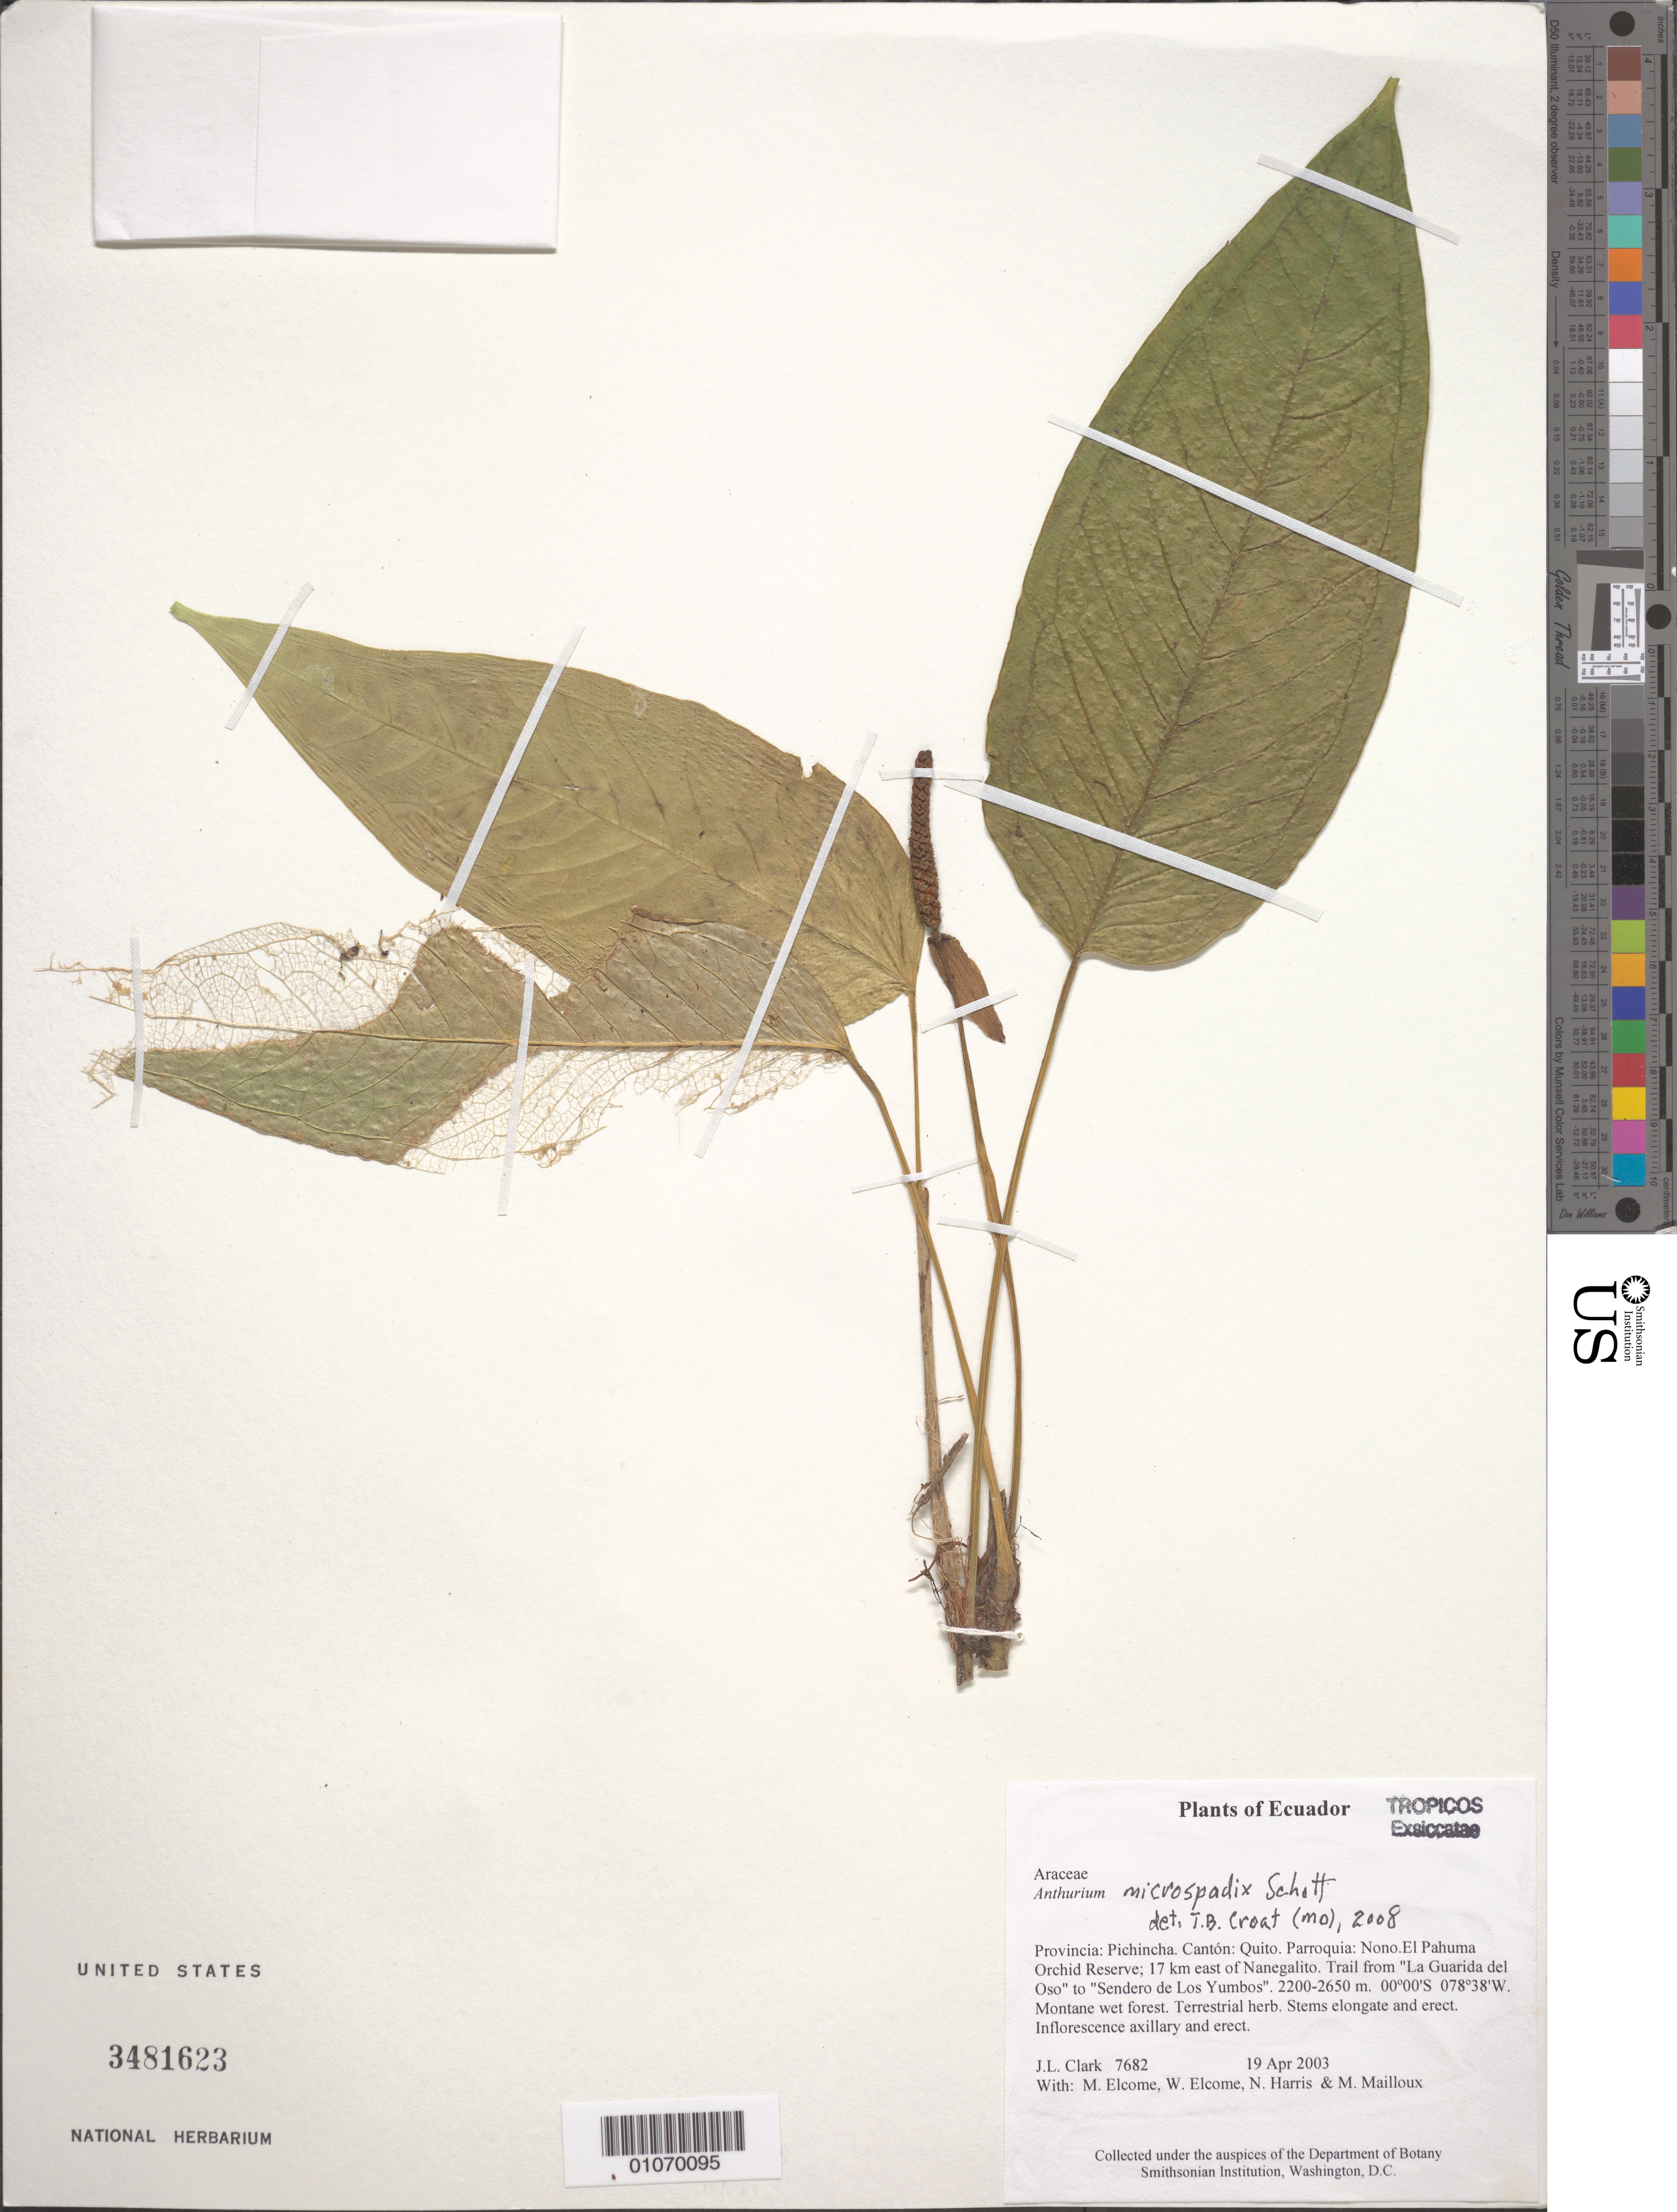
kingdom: Plantae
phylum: Tracheophyta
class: Liliopsida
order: Alismatales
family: Araceae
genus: Anthurium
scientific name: Anthurium microspadix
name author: Schott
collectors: J. L. Clark, M. Elcome, W. Elcome, N. Harris & M. Mailloux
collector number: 7682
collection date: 2003-04-19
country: Ecuador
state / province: Pichincha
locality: Cantón: Quito. Parroquia: Nono. El Pahuma Orchid Reserve; 17 km east Nanegalito. Trail from "La Guarida del Oso"to "Sendero de Los Yumbos".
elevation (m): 2200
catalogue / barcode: US 3481623